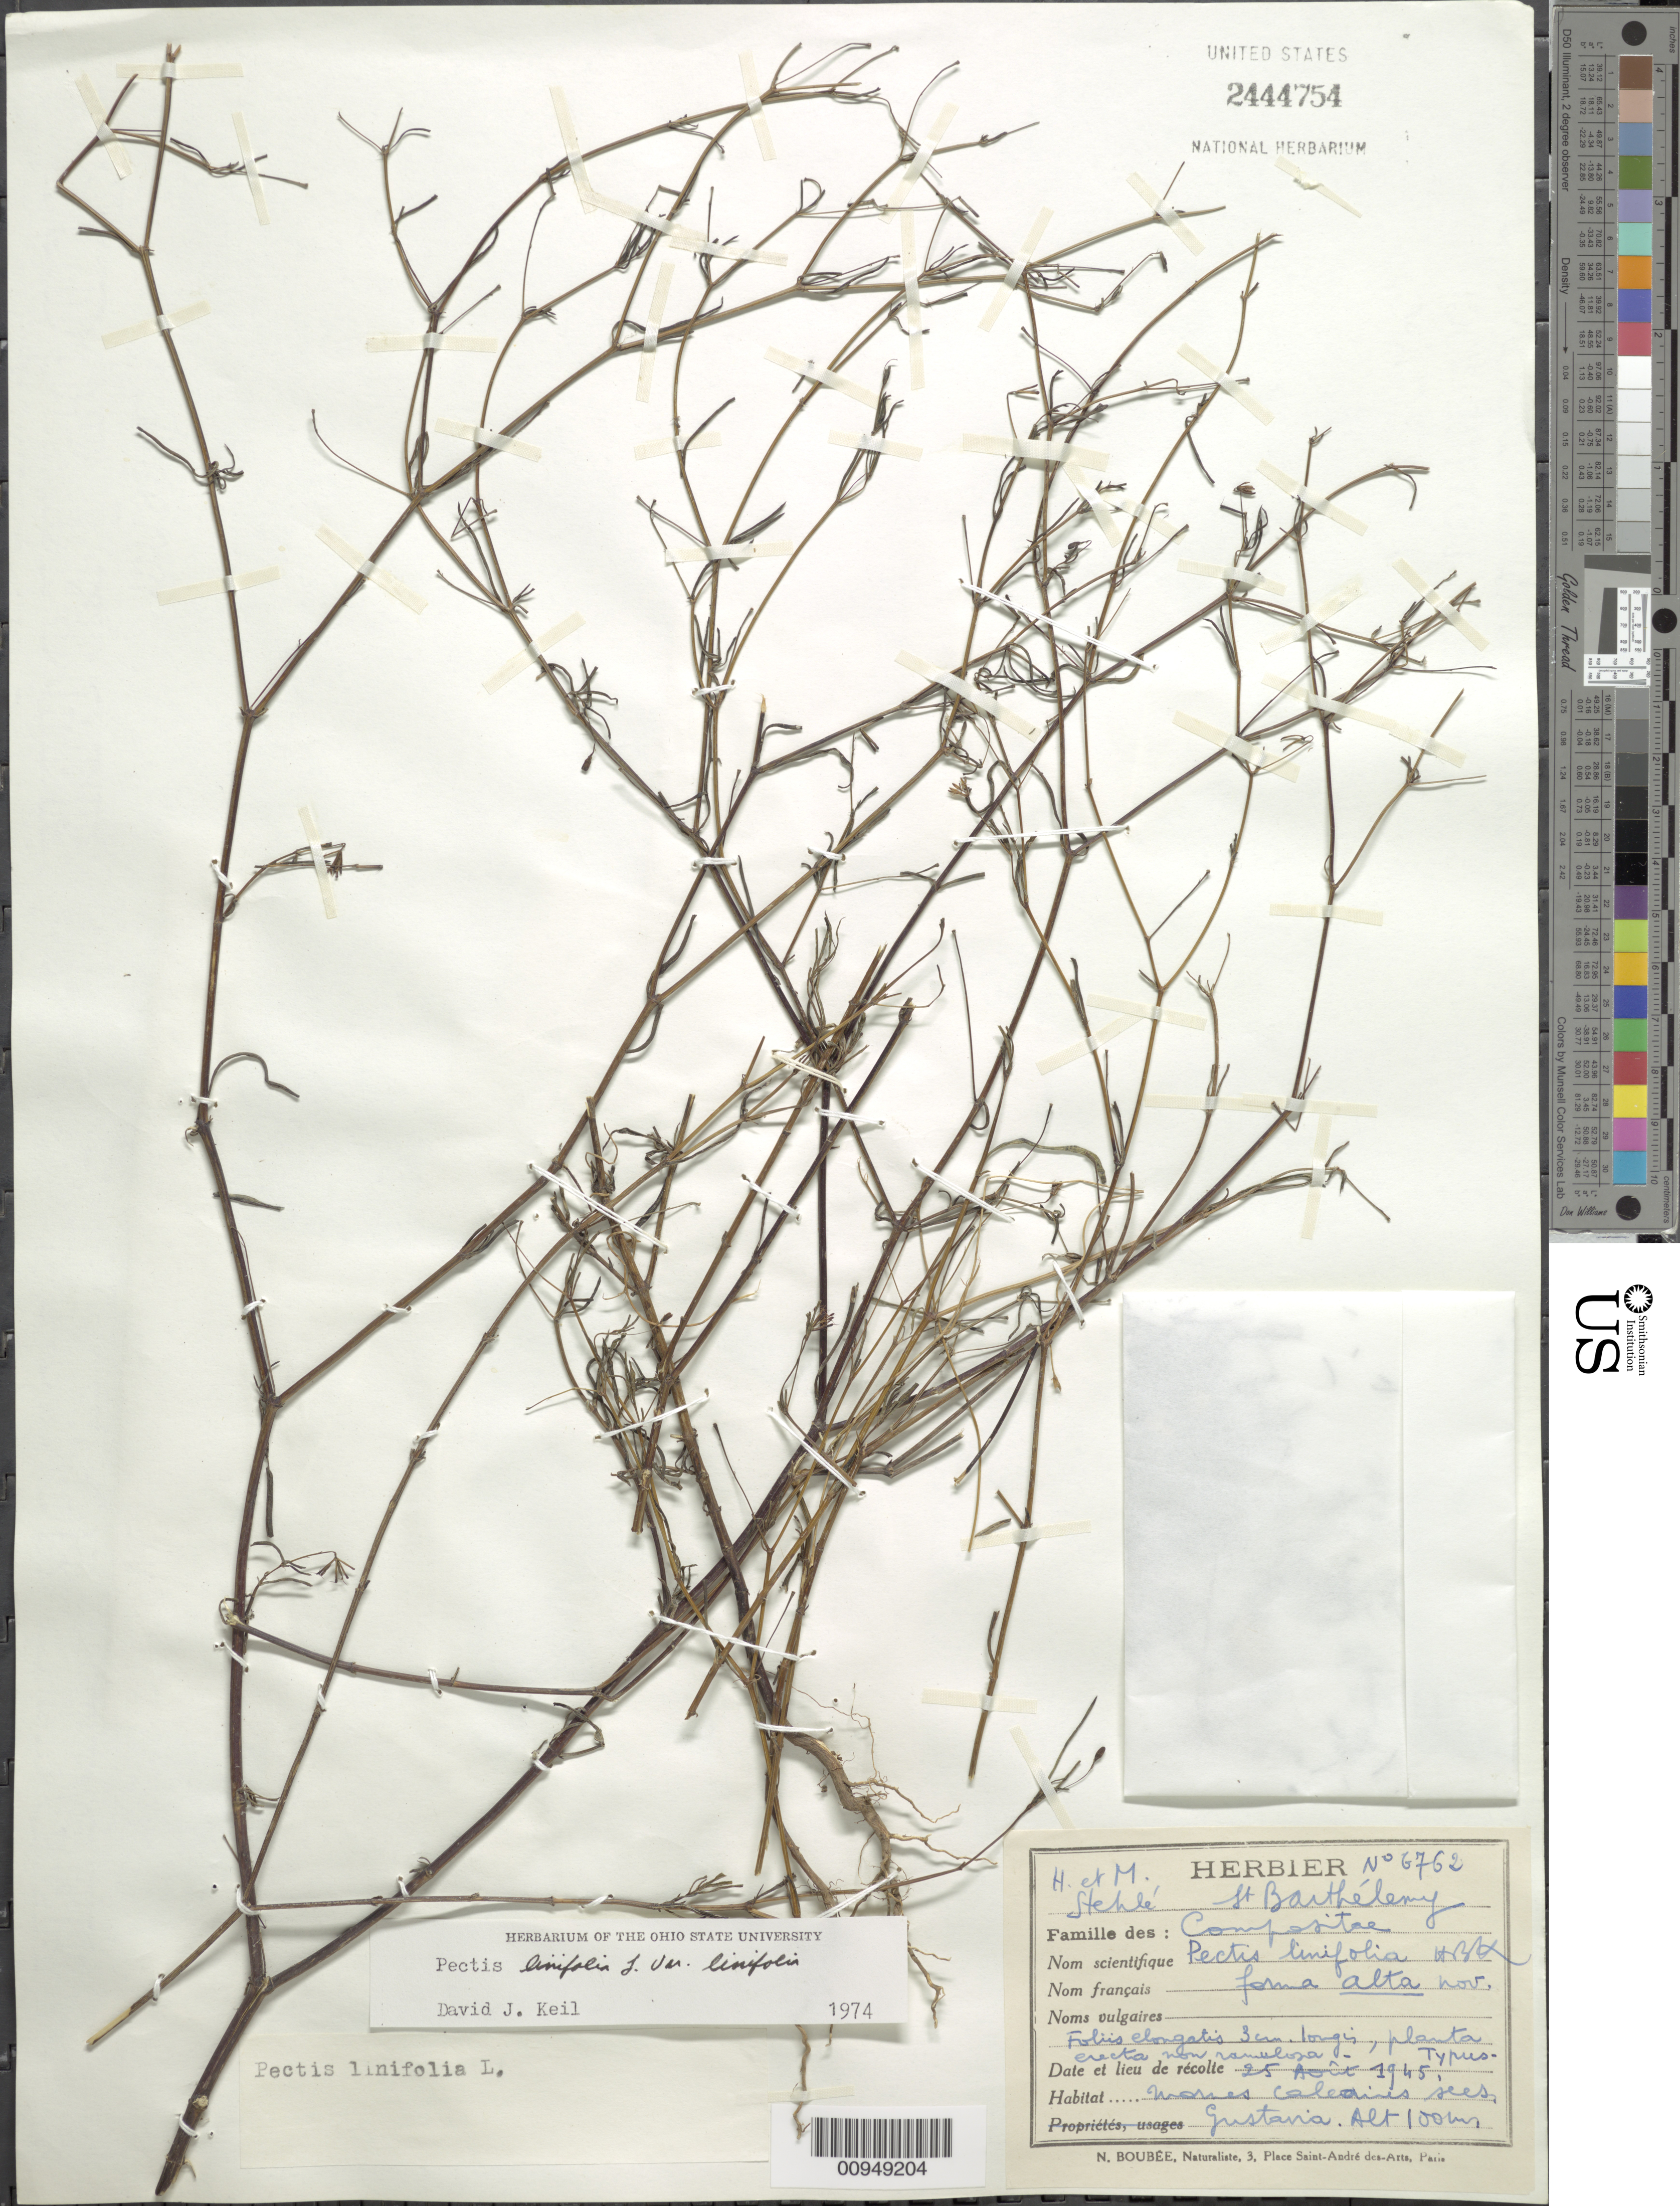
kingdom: Plantae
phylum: Tracheophyta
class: Magnoliopsida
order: Asterales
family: Asteraceae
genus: Pectis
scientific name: Pectis linifolia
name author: L.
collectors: H. Stehlé & M. Stehlé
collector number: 6762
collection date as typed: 25 Aug 1945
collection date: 1945-08-25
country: Saint Barthélemy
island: St. Barthélemy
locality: Gustavia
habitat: Mornes "calcaires" secs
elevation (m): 100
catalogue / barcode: US 2444754